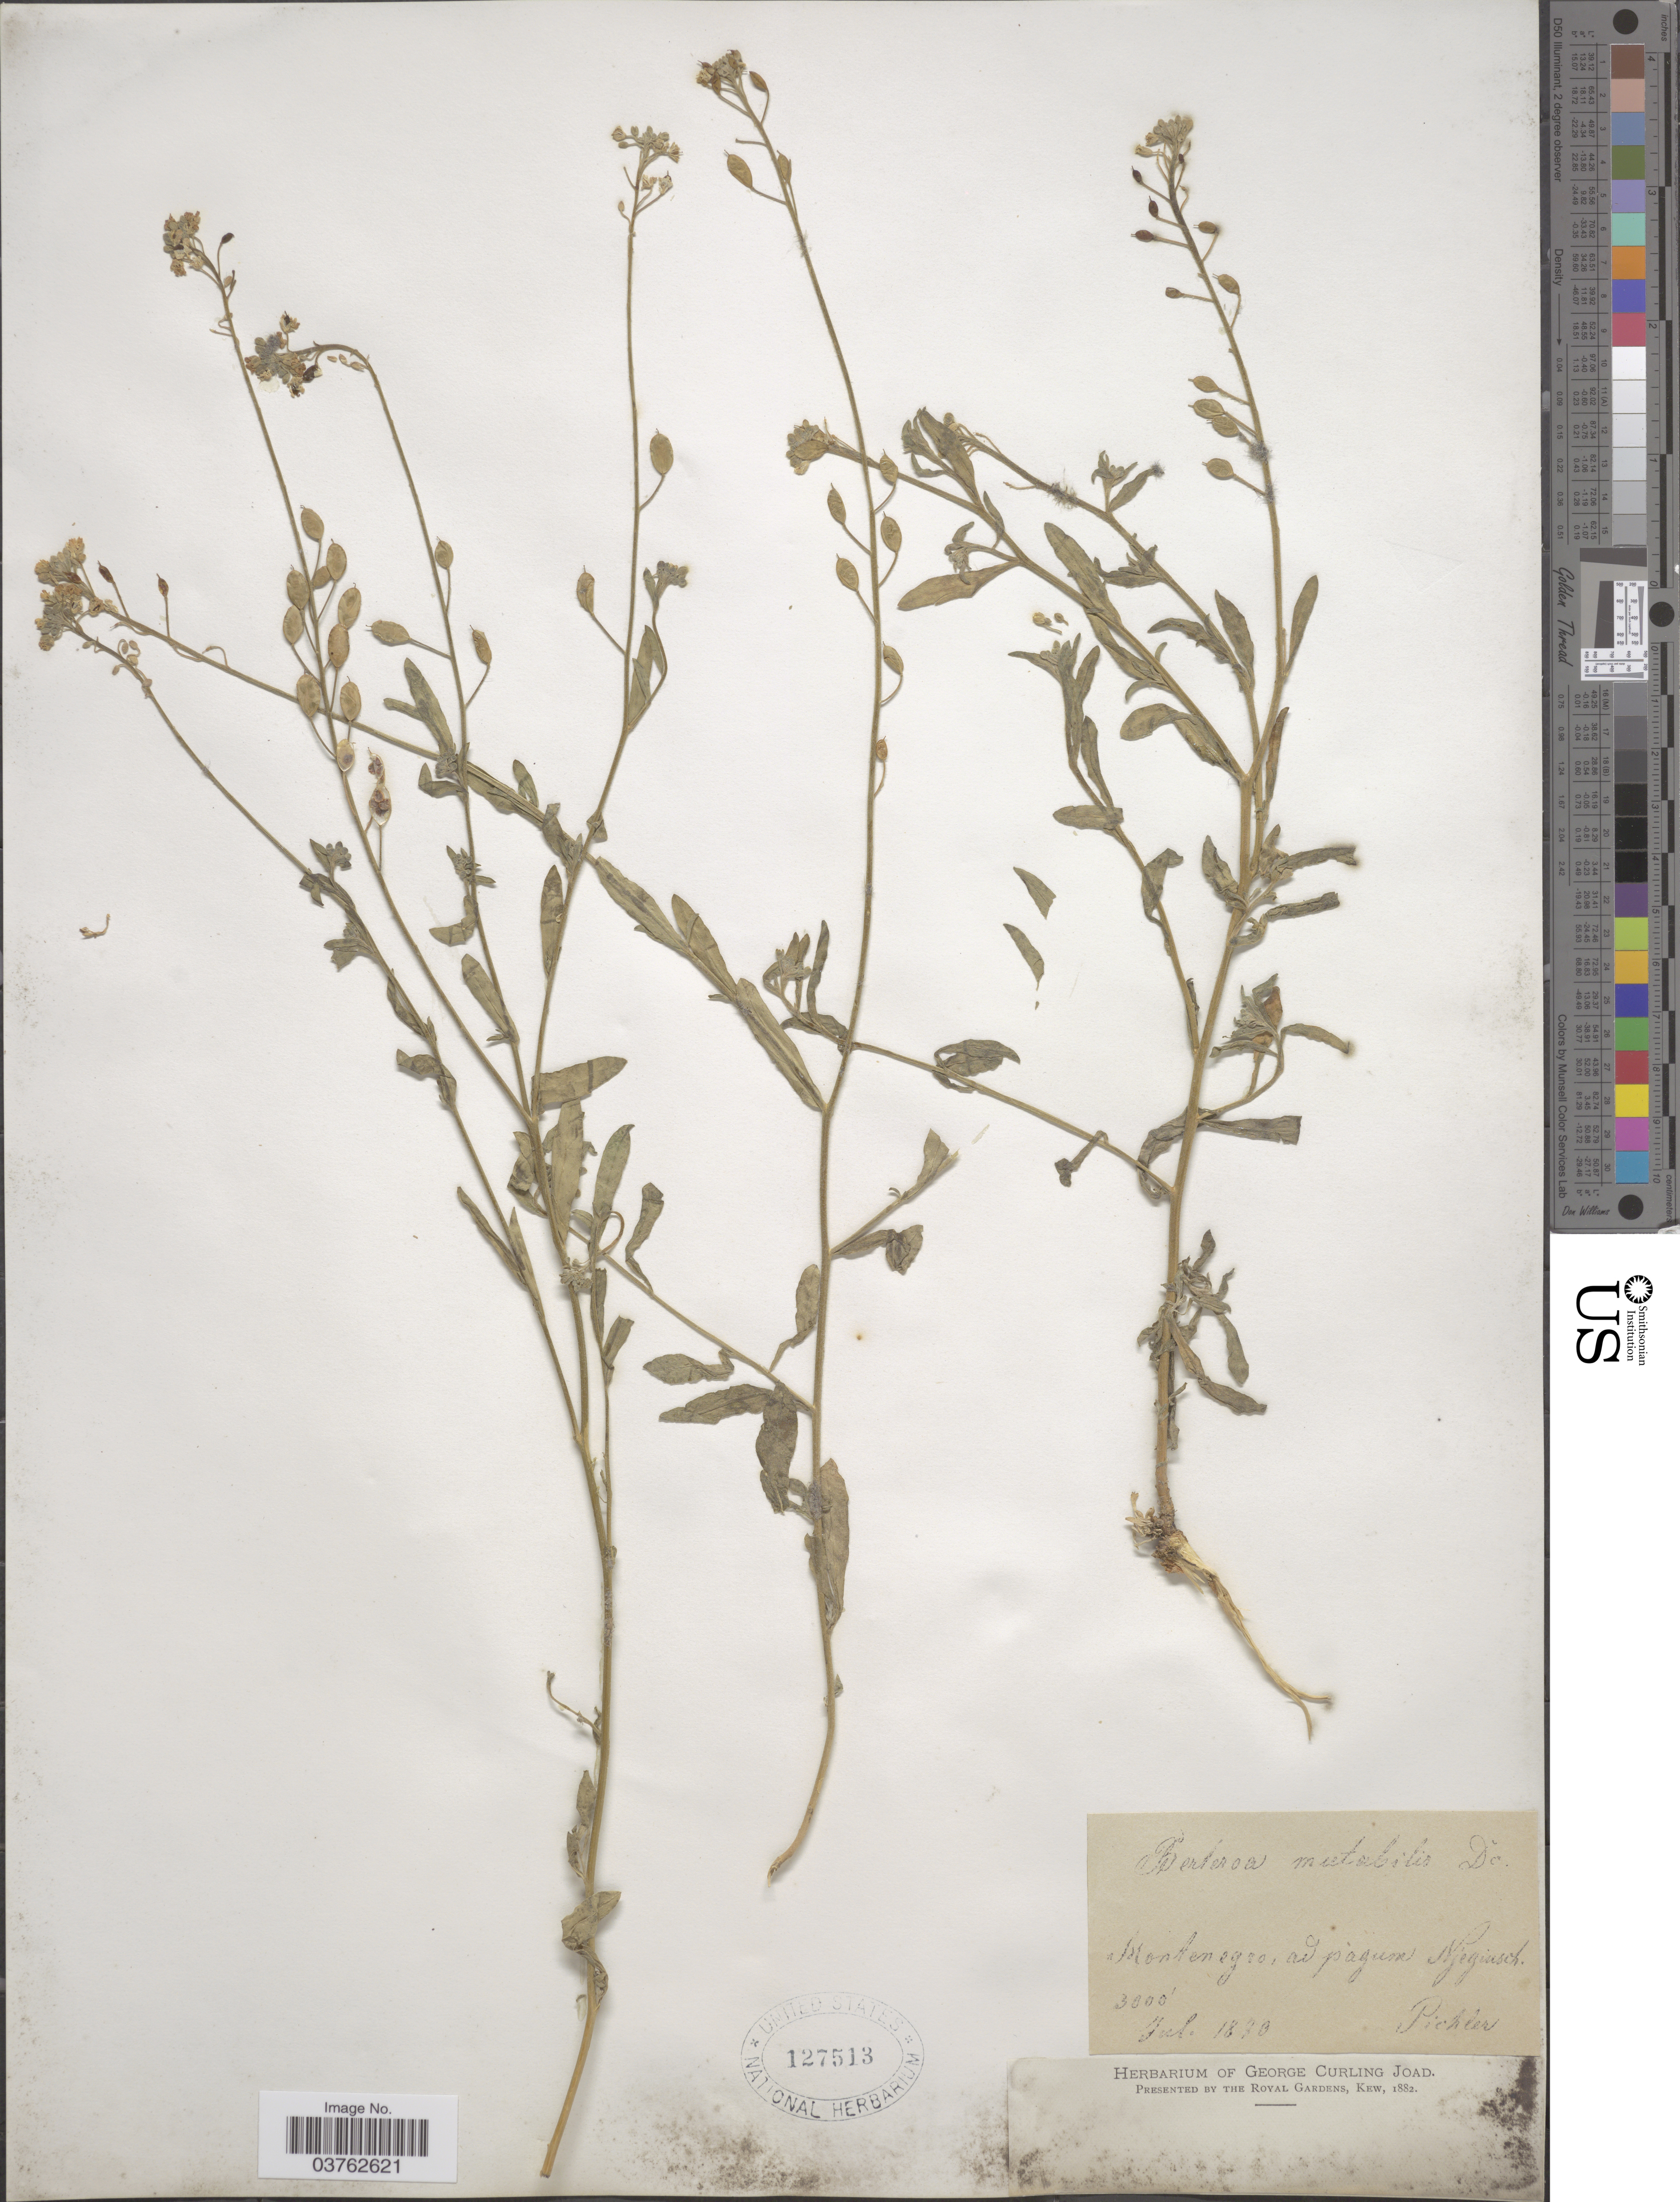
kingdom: Plantae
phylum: Tracheophyta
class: Magnoliopsida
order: Brassicales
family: Brassicaceae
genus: Berteroa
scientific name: Berteroa mutabilis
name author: (Vent.) DC.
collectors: Pichler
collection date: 1873-07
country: Montenegro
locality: Ad pagum Njeginsch.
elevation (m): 914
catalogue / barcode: US 127513